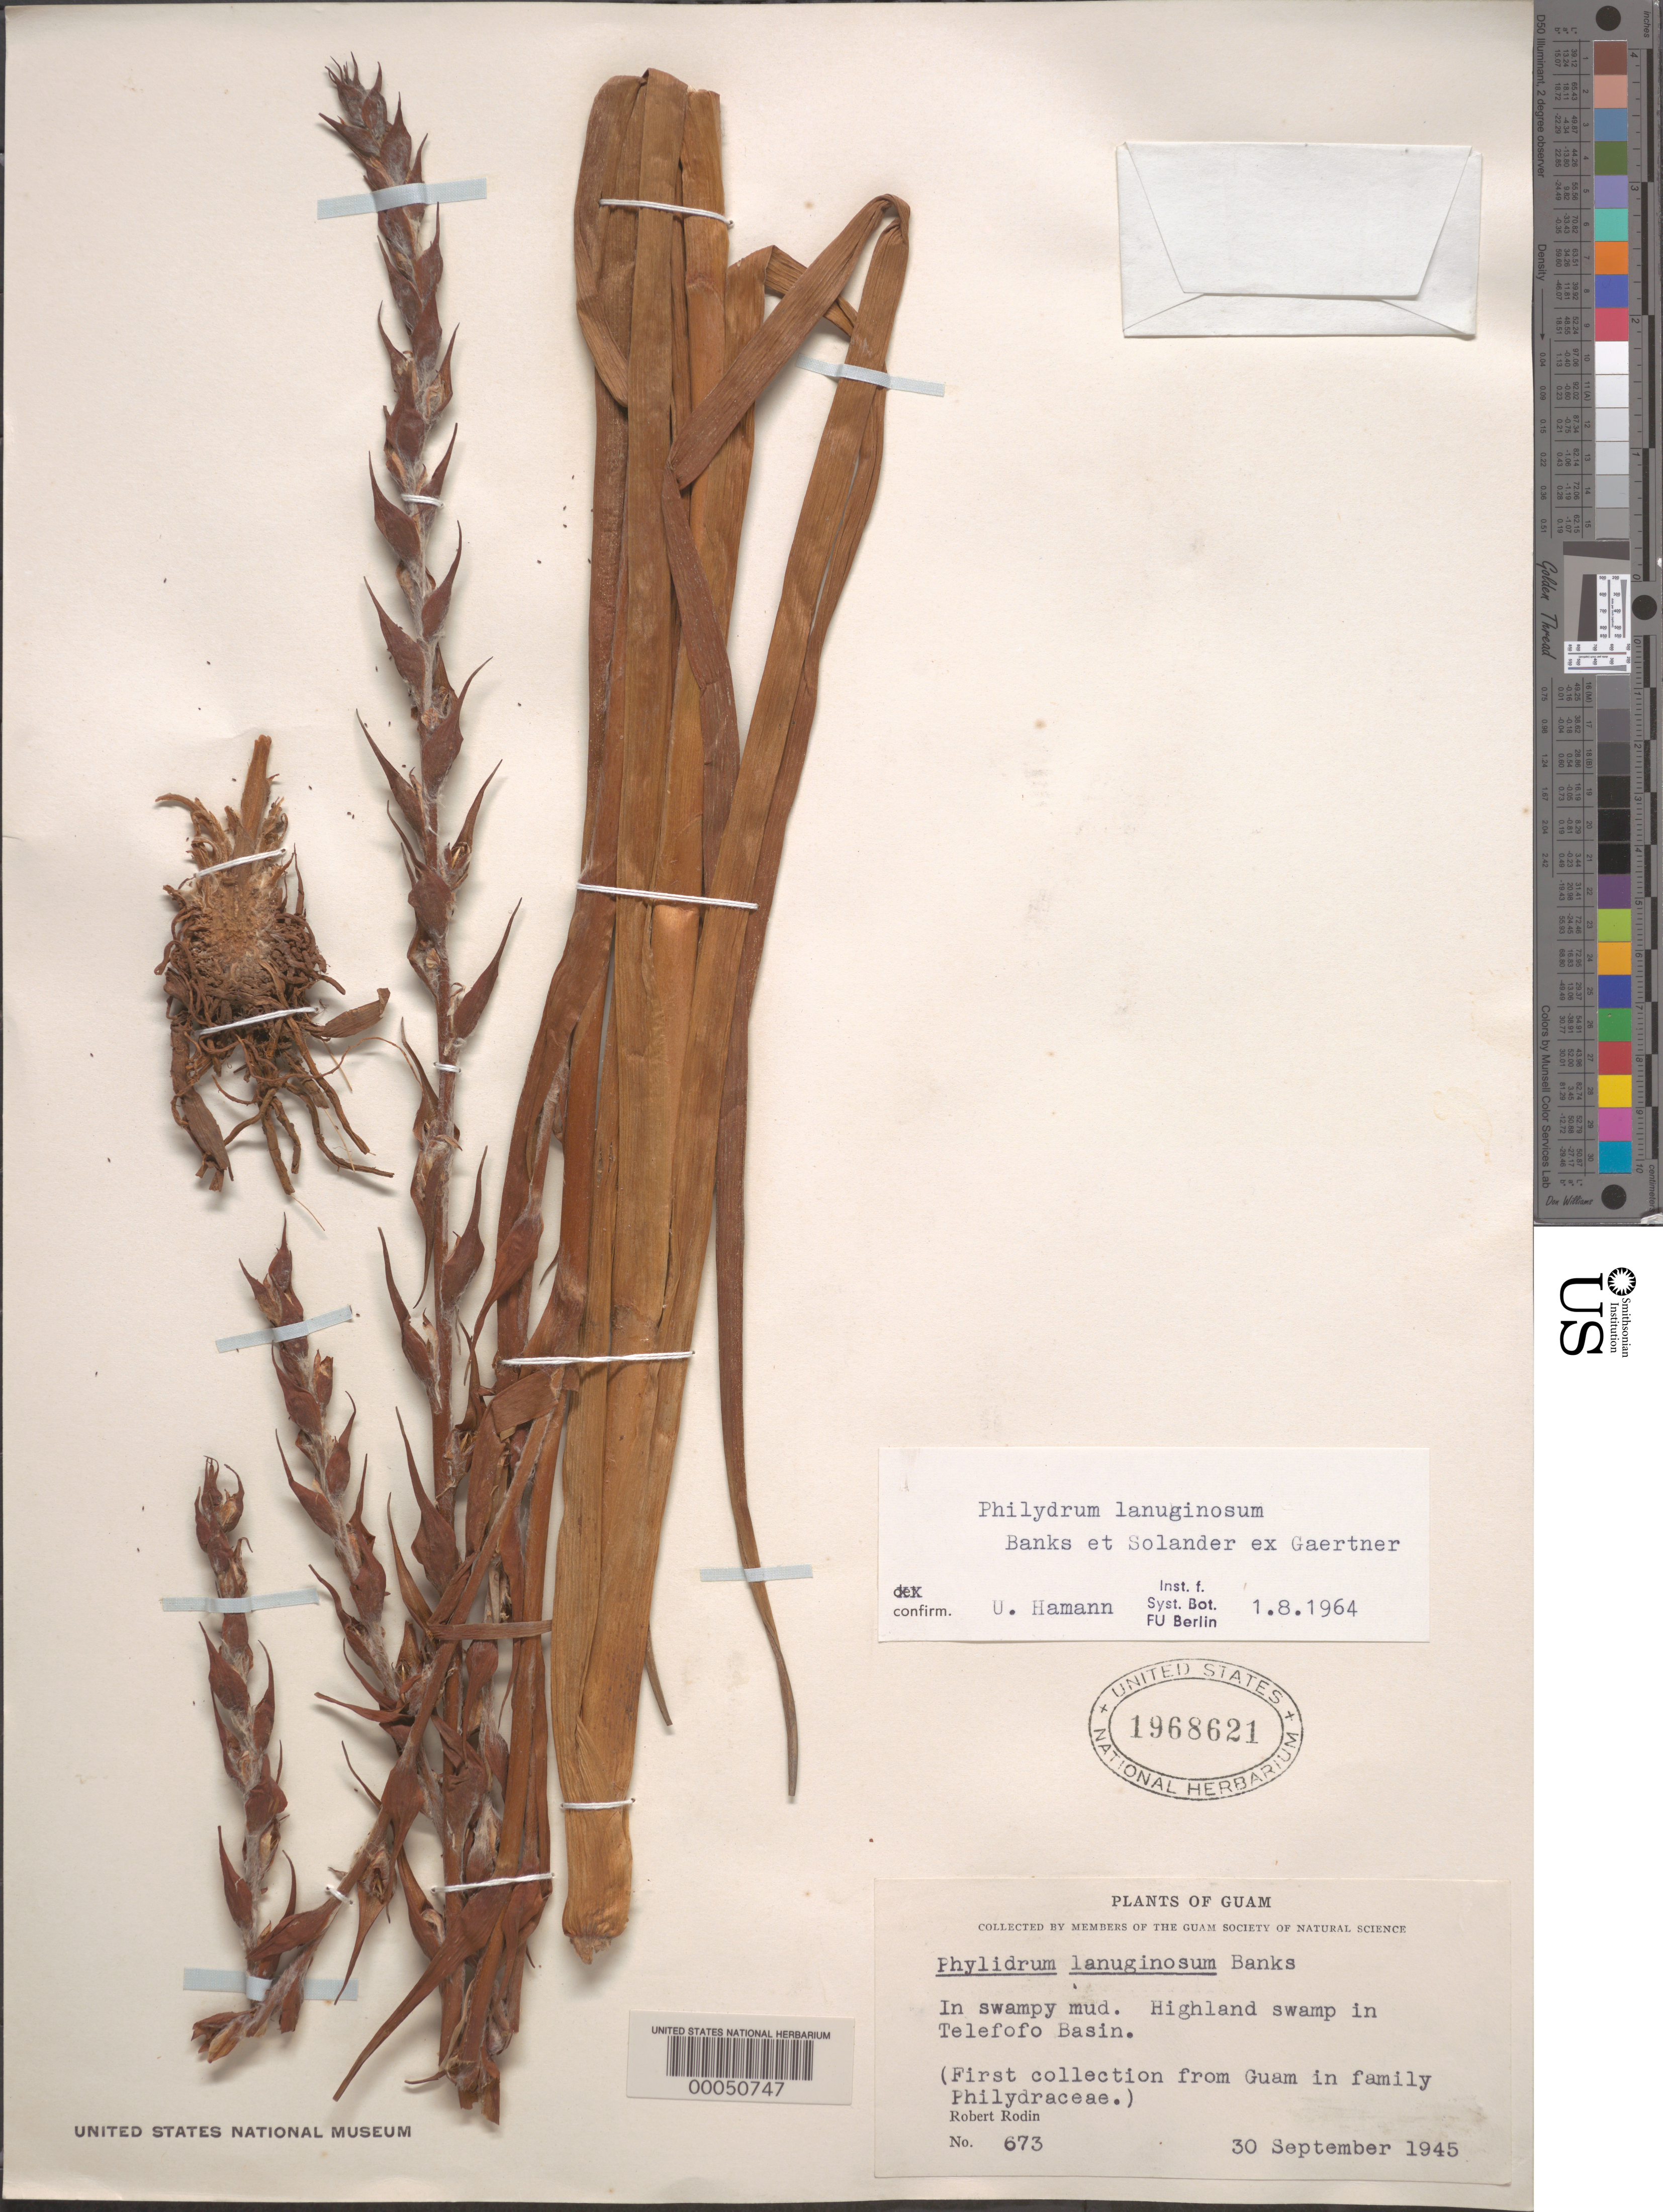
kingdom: Plantae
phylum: Tracheophyta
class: Liliopsida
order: Commelinales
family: Philydraceae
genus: Philydrum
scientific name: Philydrum lanuginosum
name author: Banks & Sol. ex Gaertn.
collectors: R. J. Rodin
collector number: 673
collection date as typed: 30 Sep 1945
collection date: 1945-09-30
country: Guam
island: Guam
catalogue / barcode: US 1968621